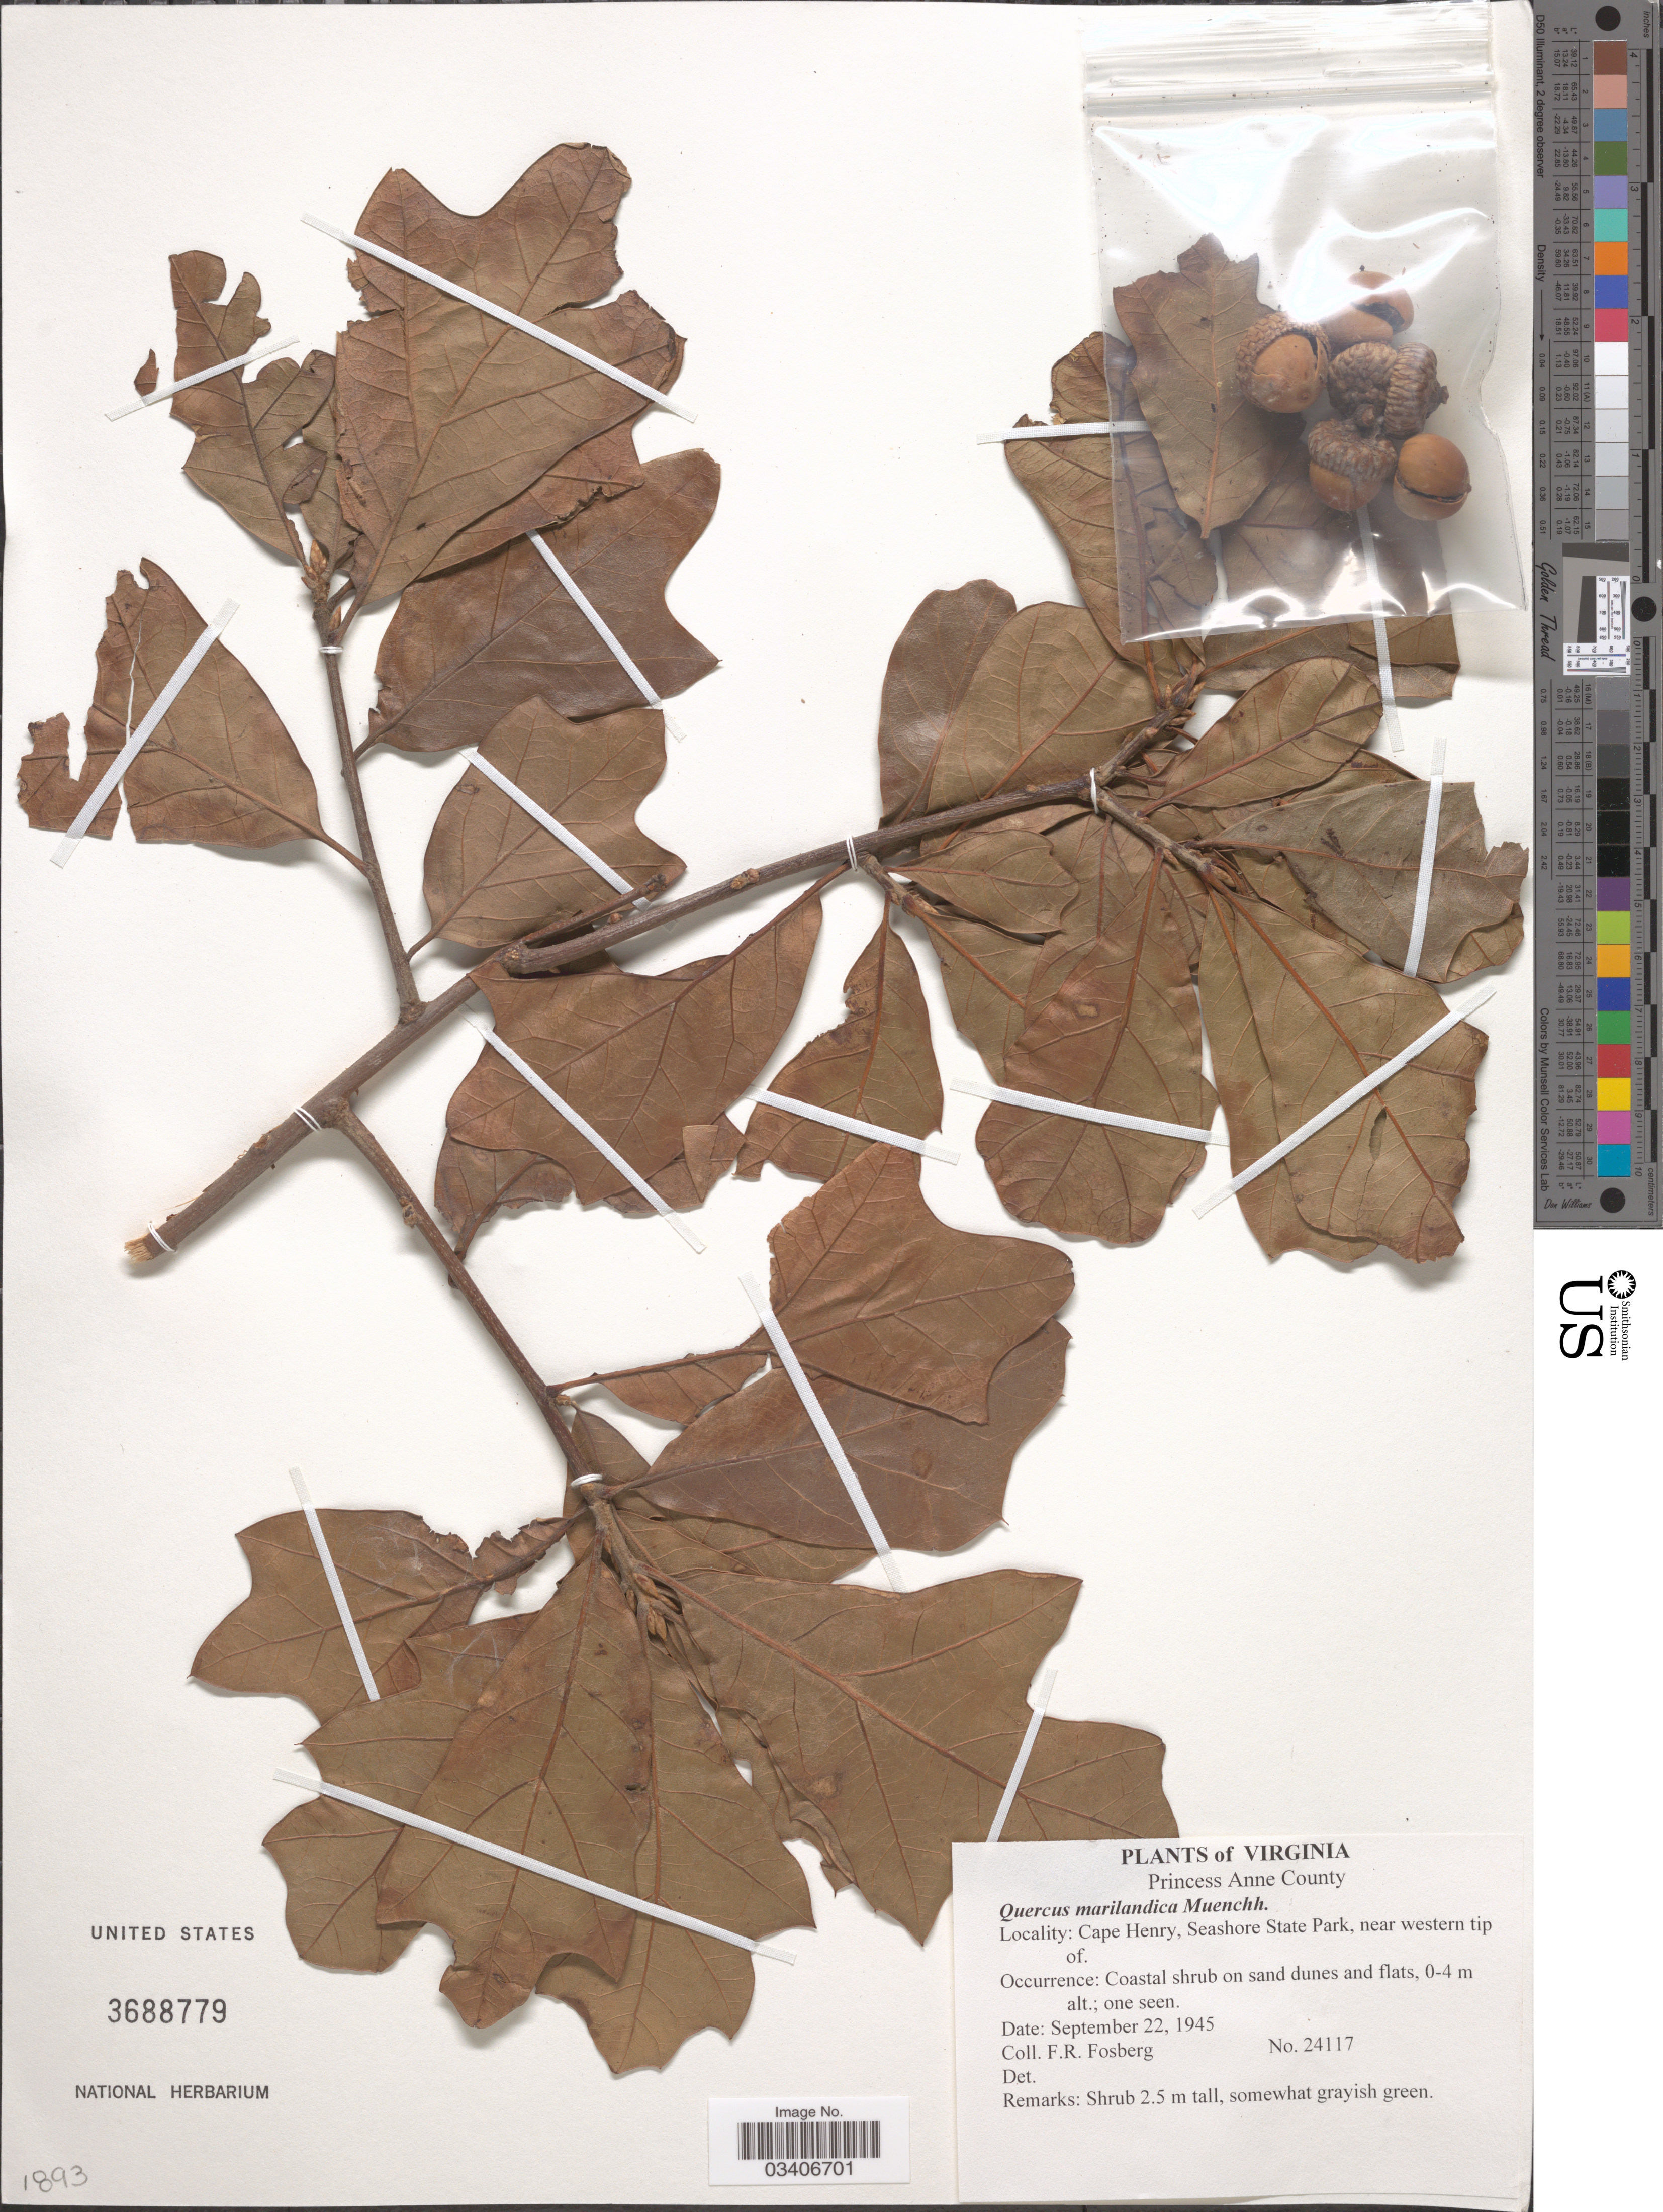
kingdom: Plantae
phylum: Tracheophyta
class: Magnoliopsida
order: Fagales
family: Fagaceae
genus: Quercus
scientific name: Quercus marilandica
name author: (L.) Münchh.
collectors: F. R. Fosberg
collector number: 24117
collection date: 1945-09-22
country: United States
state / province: Virginia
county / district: City of Virginia Beach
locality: Princess Anne (=historic county name)County. Cape Henry, Seashore State Park, near western tip of.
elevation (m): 0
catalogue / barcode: US 368779